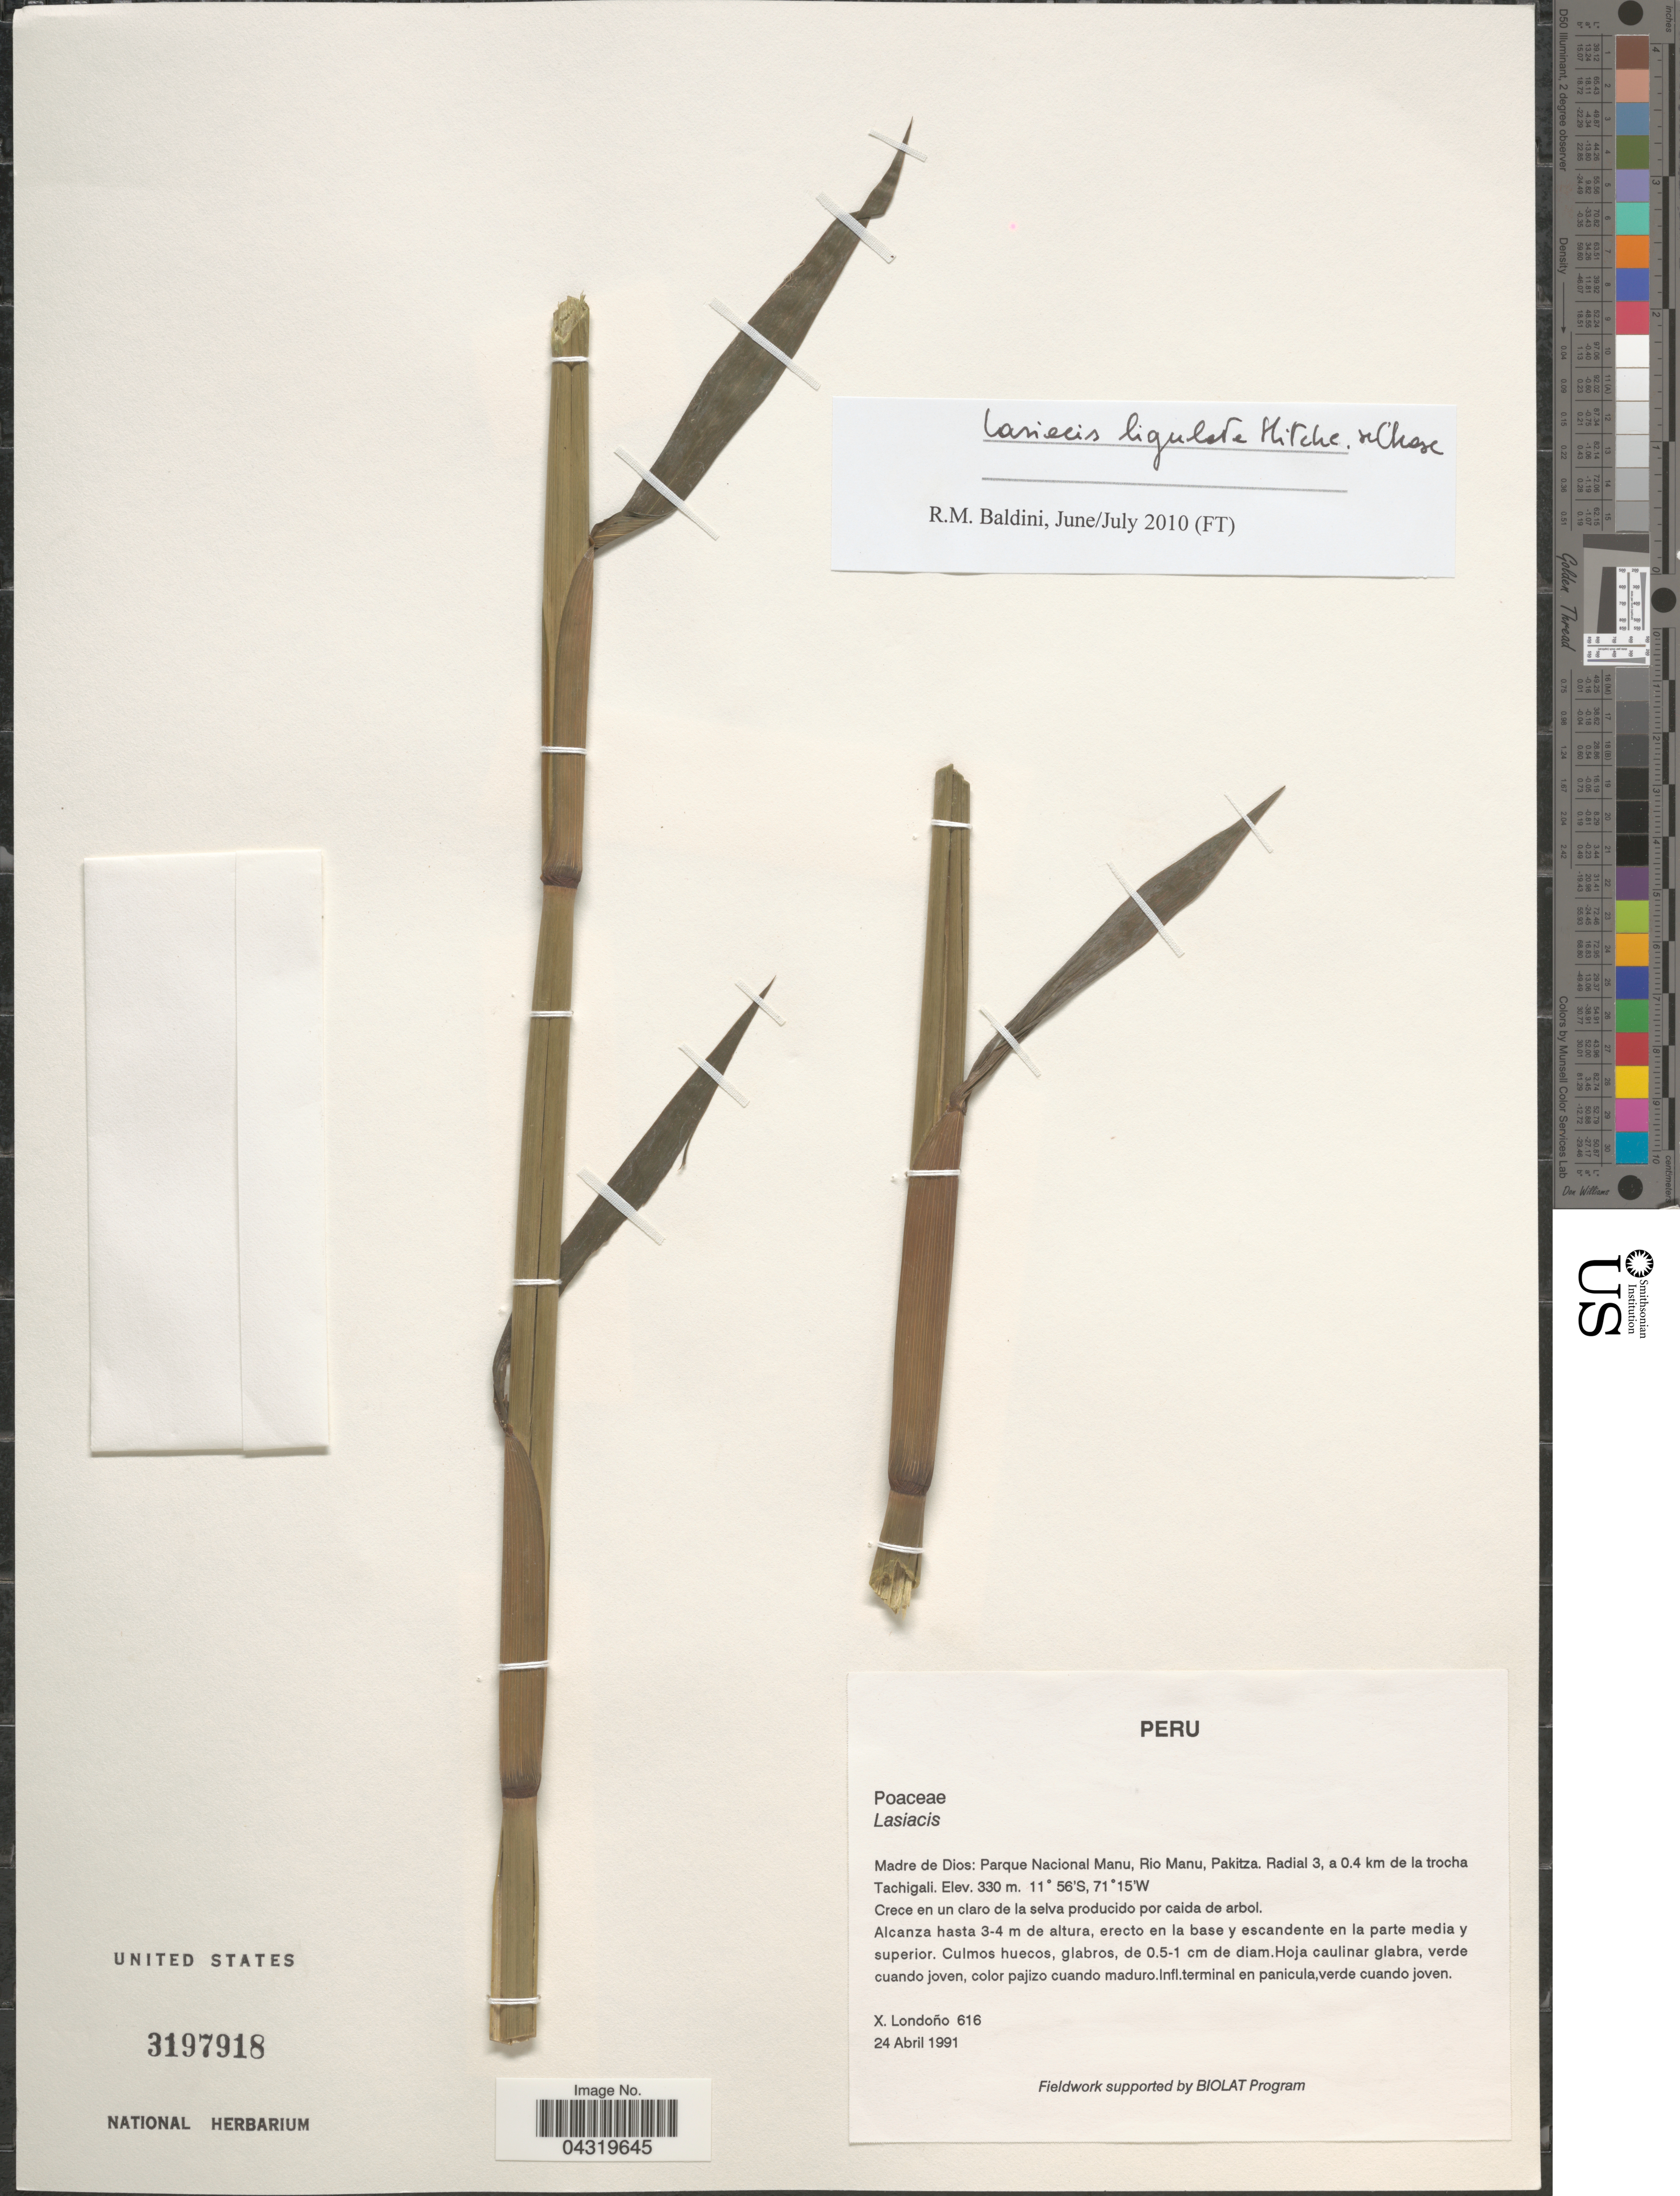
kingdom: Plantae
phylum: Tracheophyta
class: Liliopsida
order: Poales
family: Poaceae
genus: Lasiacis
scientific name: Lasiacis ligulata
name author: Hitchc. & Chase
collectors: X. Londoño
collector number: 616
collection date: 1991-04-24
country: Peru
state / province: Madre de Dios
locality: Parque Nacional Manu, Rio Manu, Pakitza, Radial 3, a 0.4 km de la trocha Tachigali.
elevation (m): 330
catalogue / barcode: US 3197918